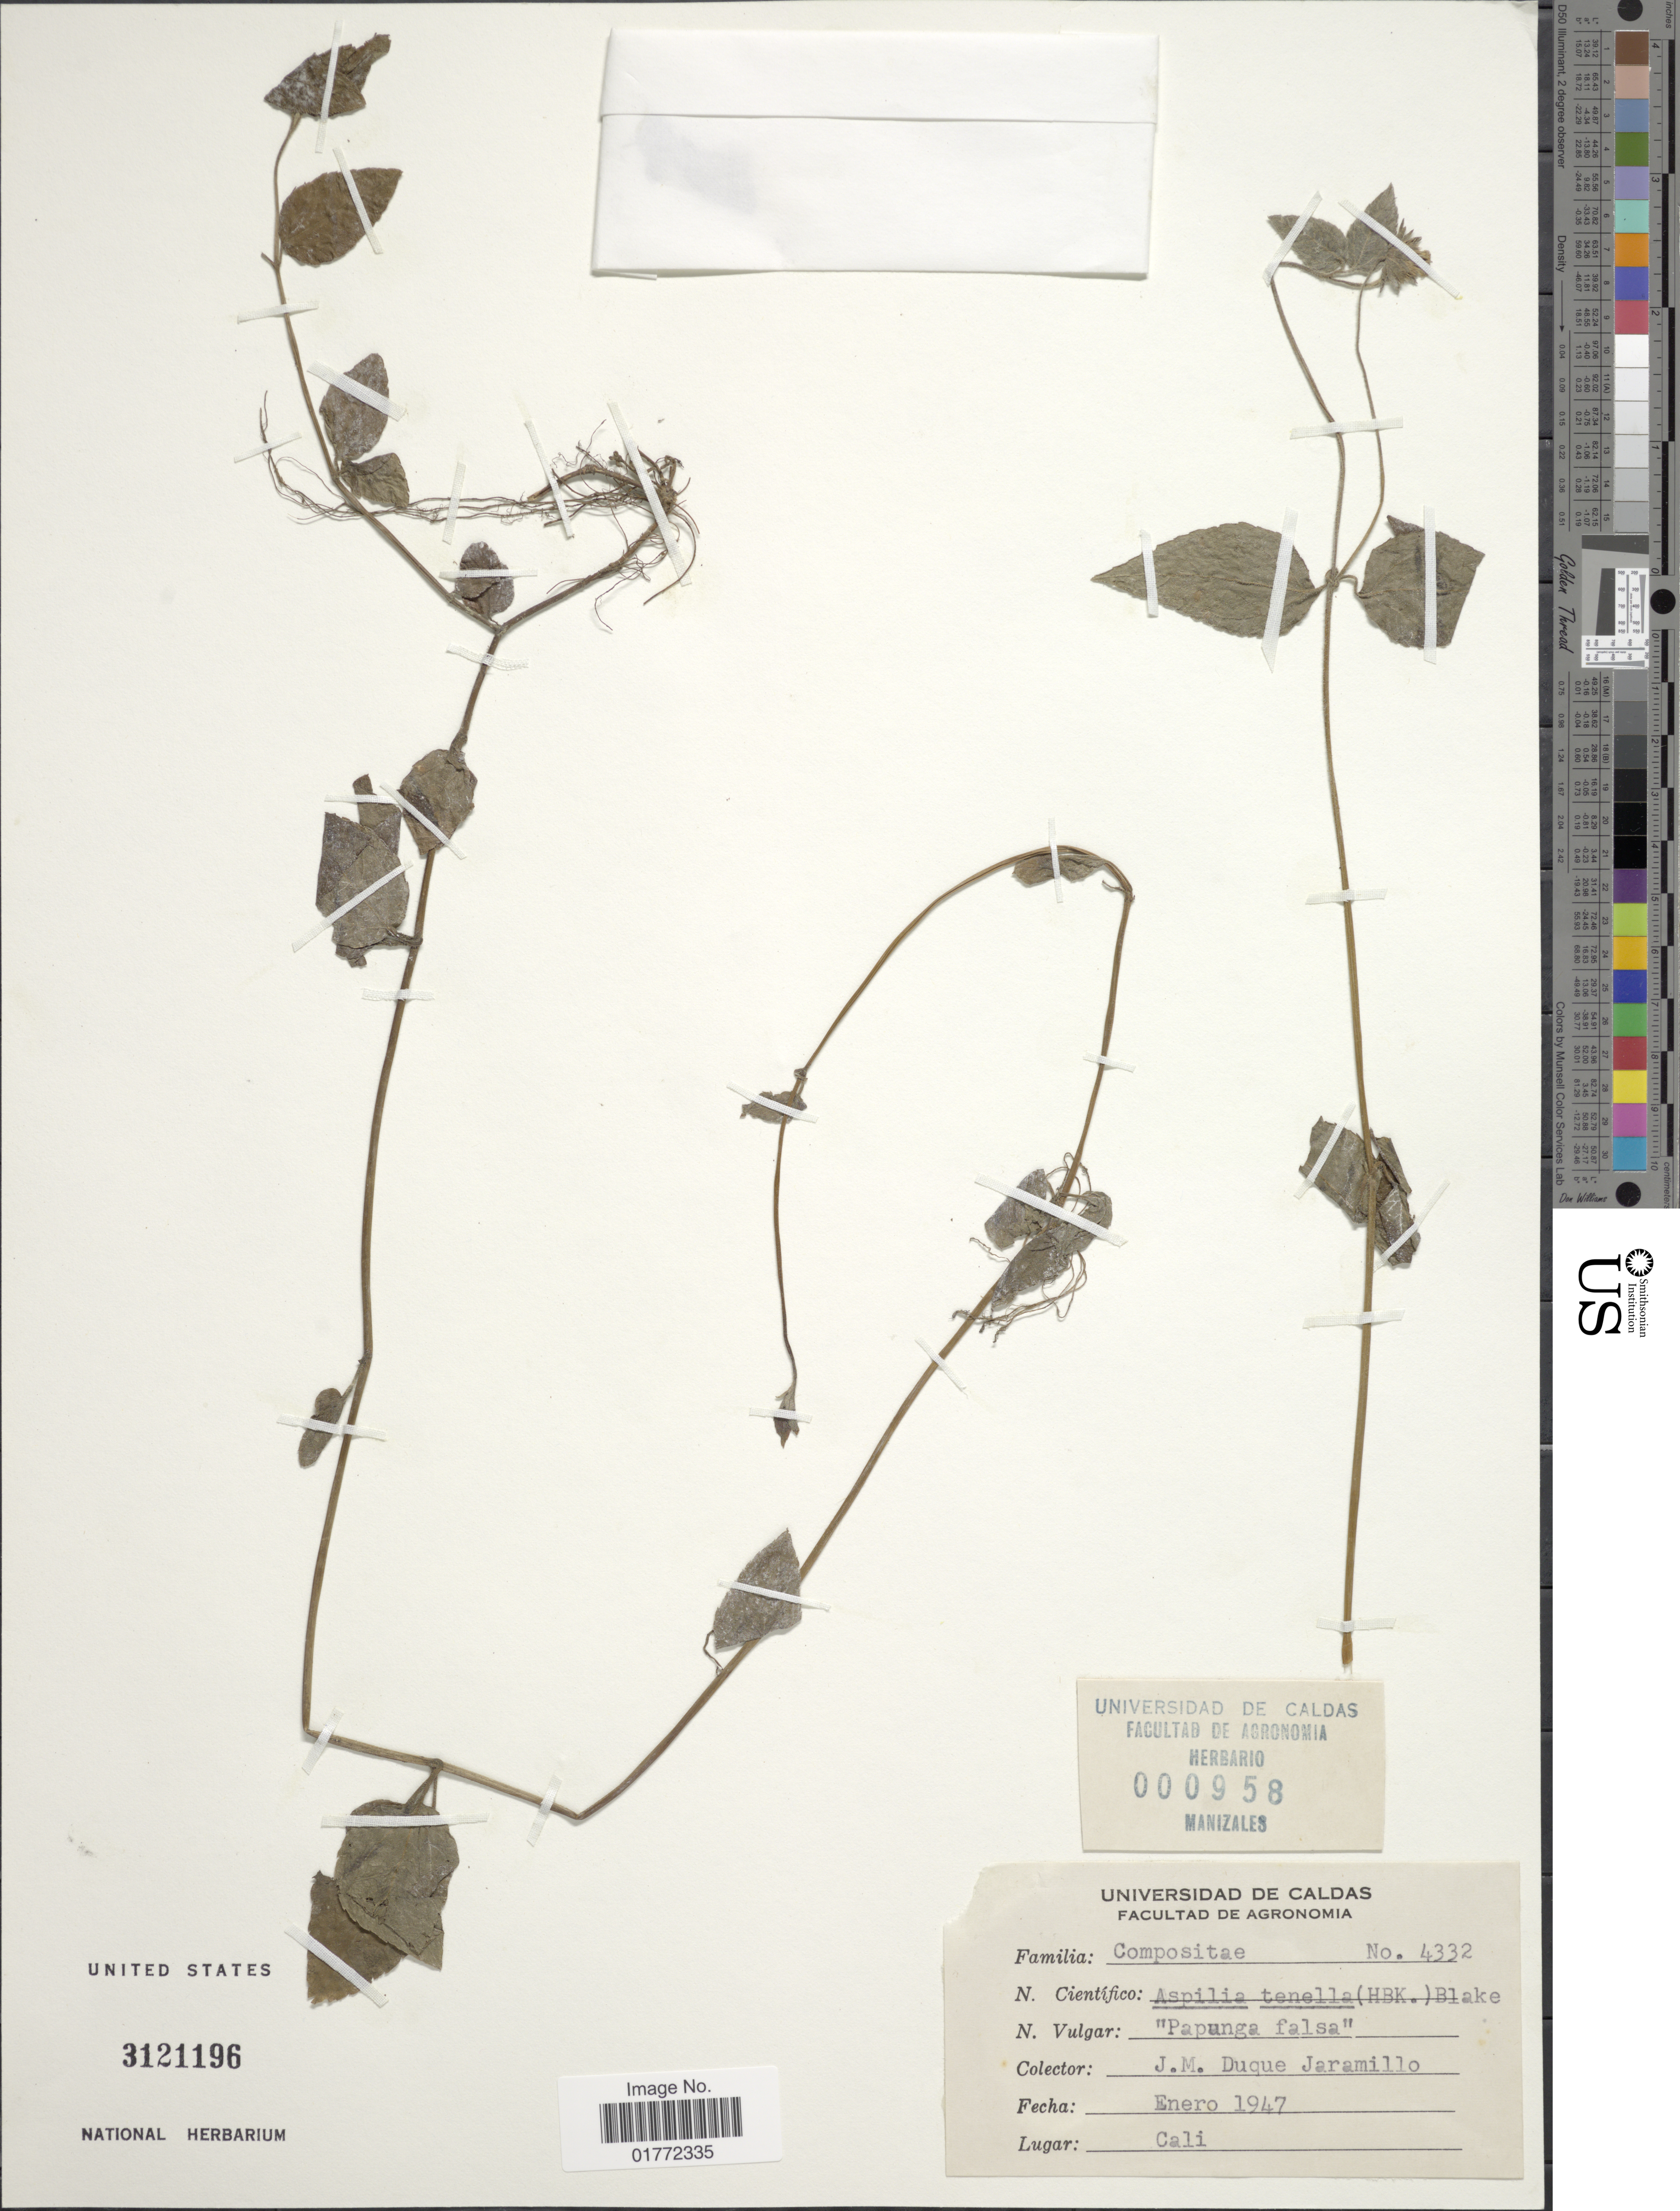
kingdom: Plantae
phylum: Tracheophyta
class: Magnoliopsida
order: Asterales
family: Asteraceae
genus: Eleutheranthera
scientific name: Eleutheranthera tenella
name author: (Kunth) H. Rob.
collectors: J. M. Duque Jaramillo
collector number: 4332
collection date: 1947-01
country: Colombia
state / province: Valle del Cauca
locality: Cali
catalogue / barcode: US 3121196